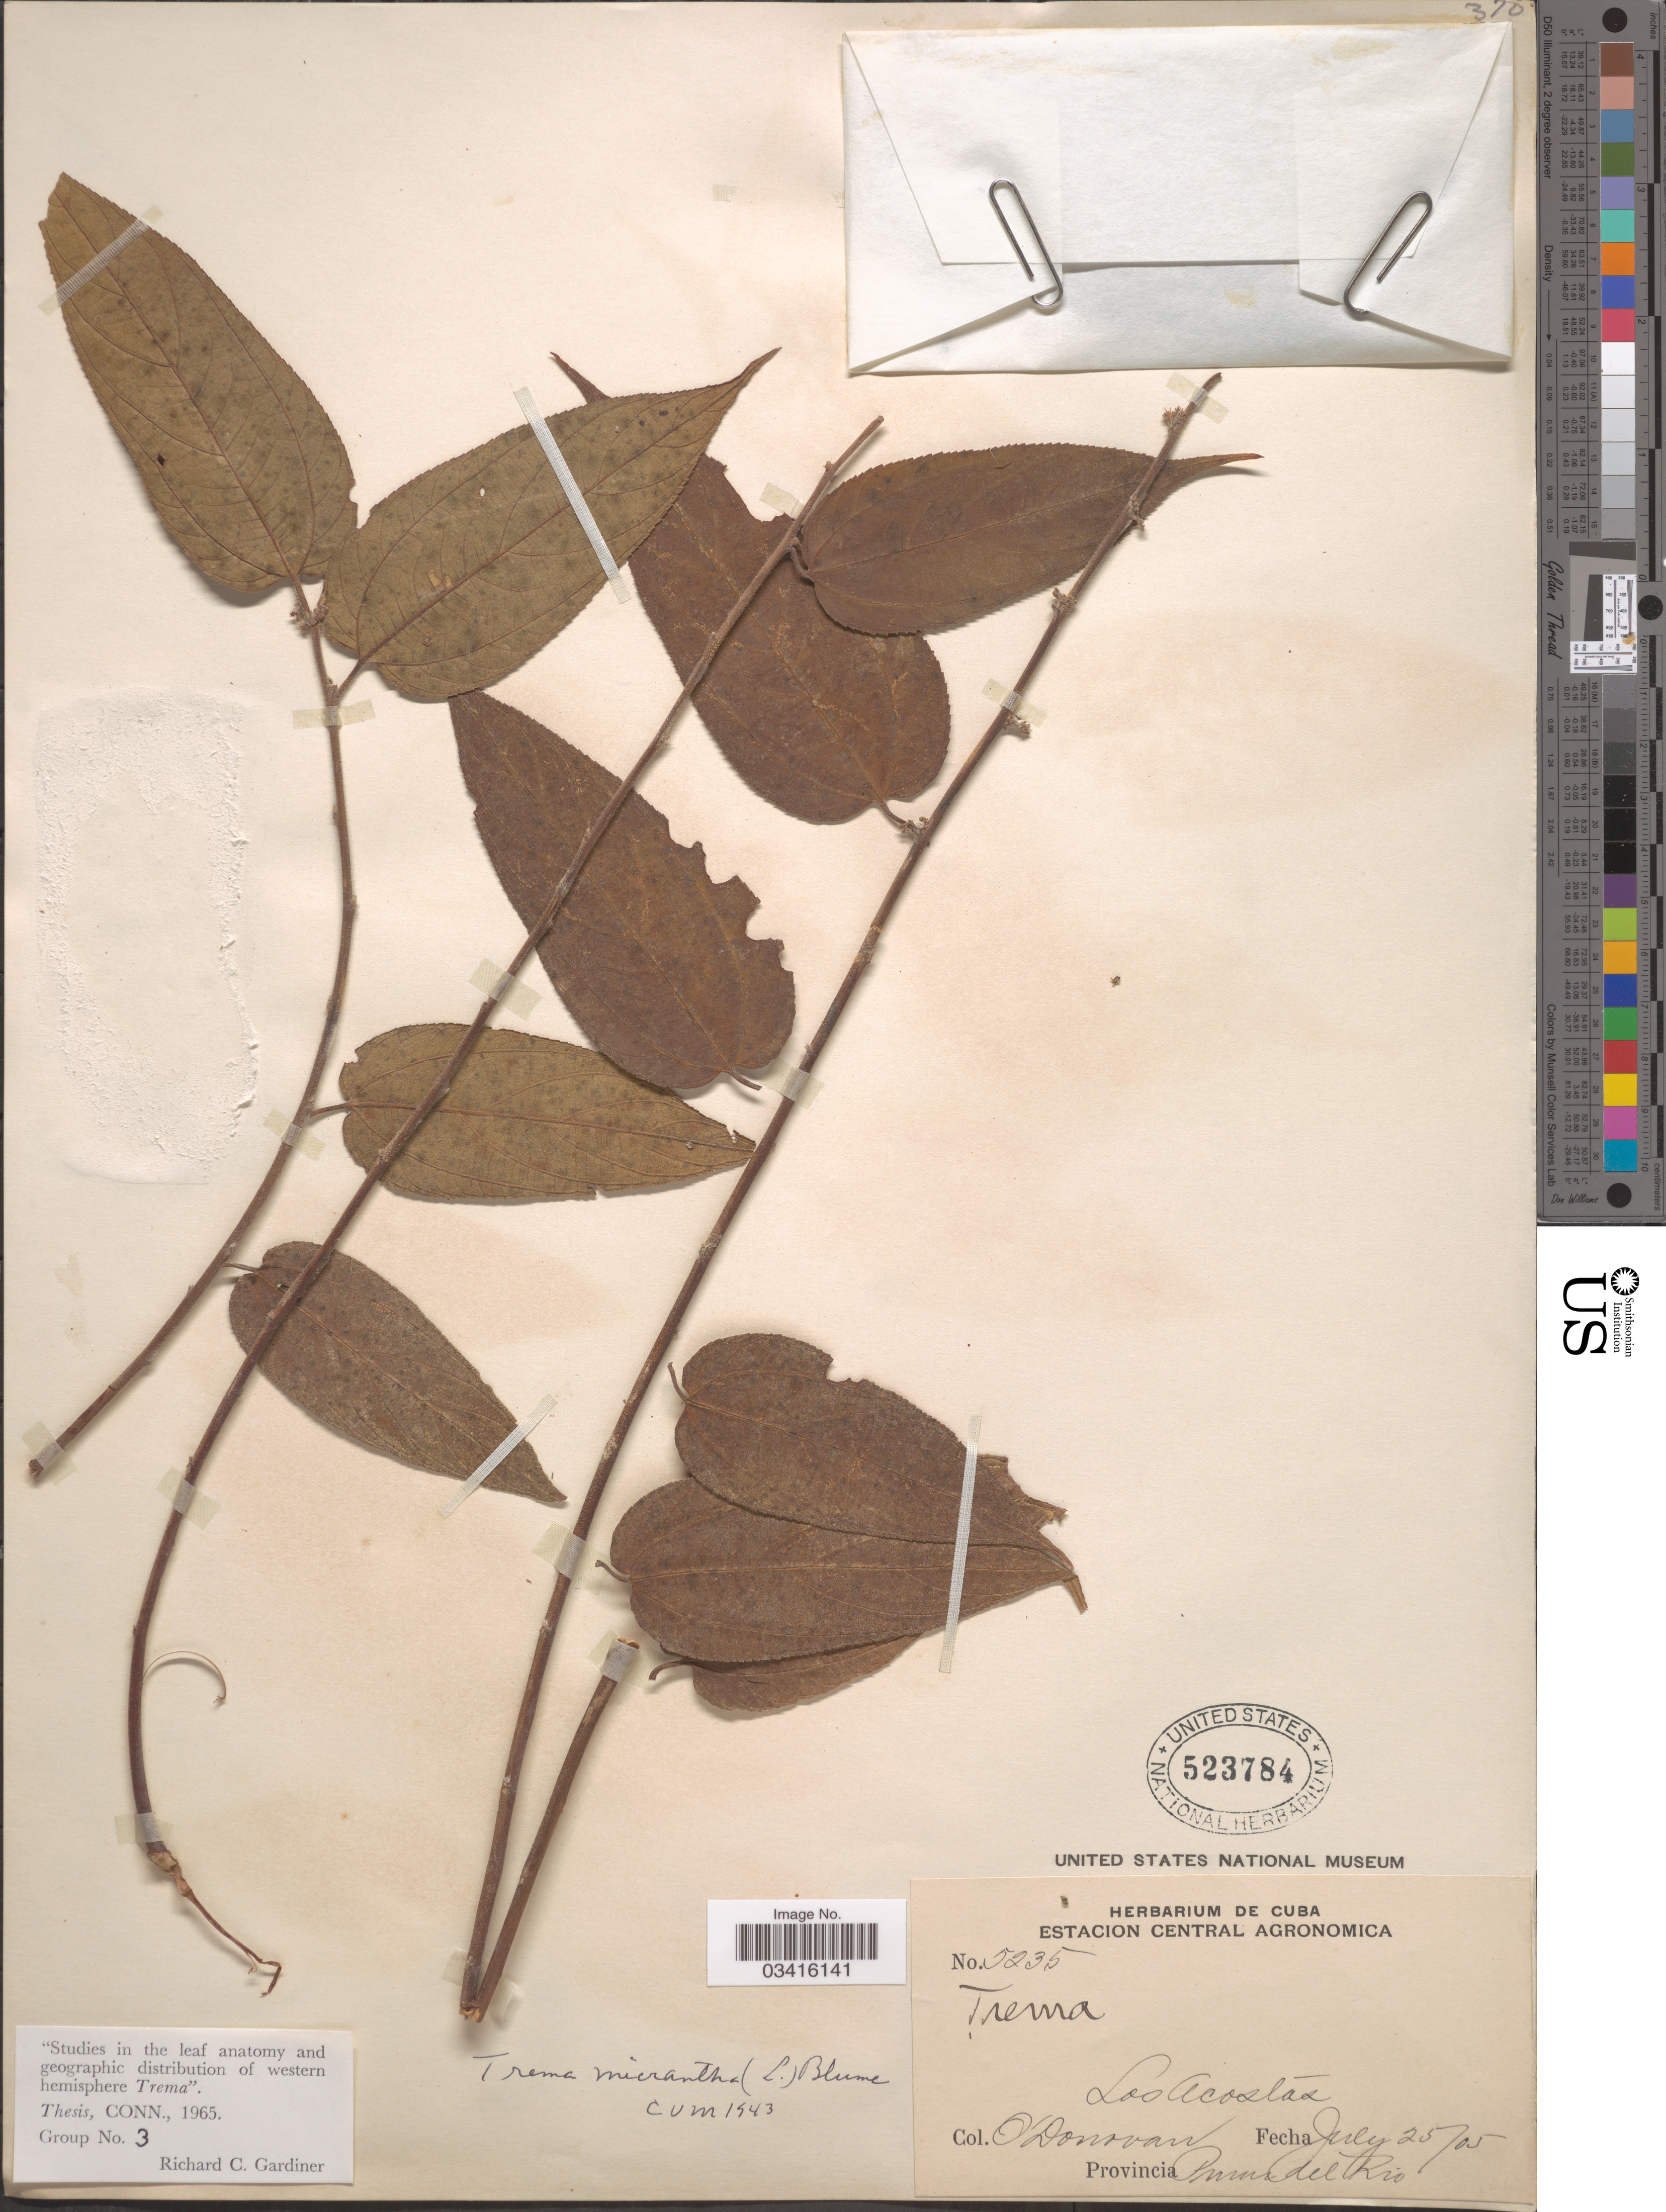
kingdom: Plantae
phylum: Tracheophyta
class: Magnoliopsida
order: Rosales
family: Cannabaceae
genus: Trema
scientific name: Trema micranthum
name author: (L.) Blume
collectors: E. O'Donovan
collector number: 5235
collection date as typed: Transcribed d/m/y: 25/7/5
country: Cuba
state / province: Pinar del Río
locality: Los Acostas.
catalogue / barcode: US 523784